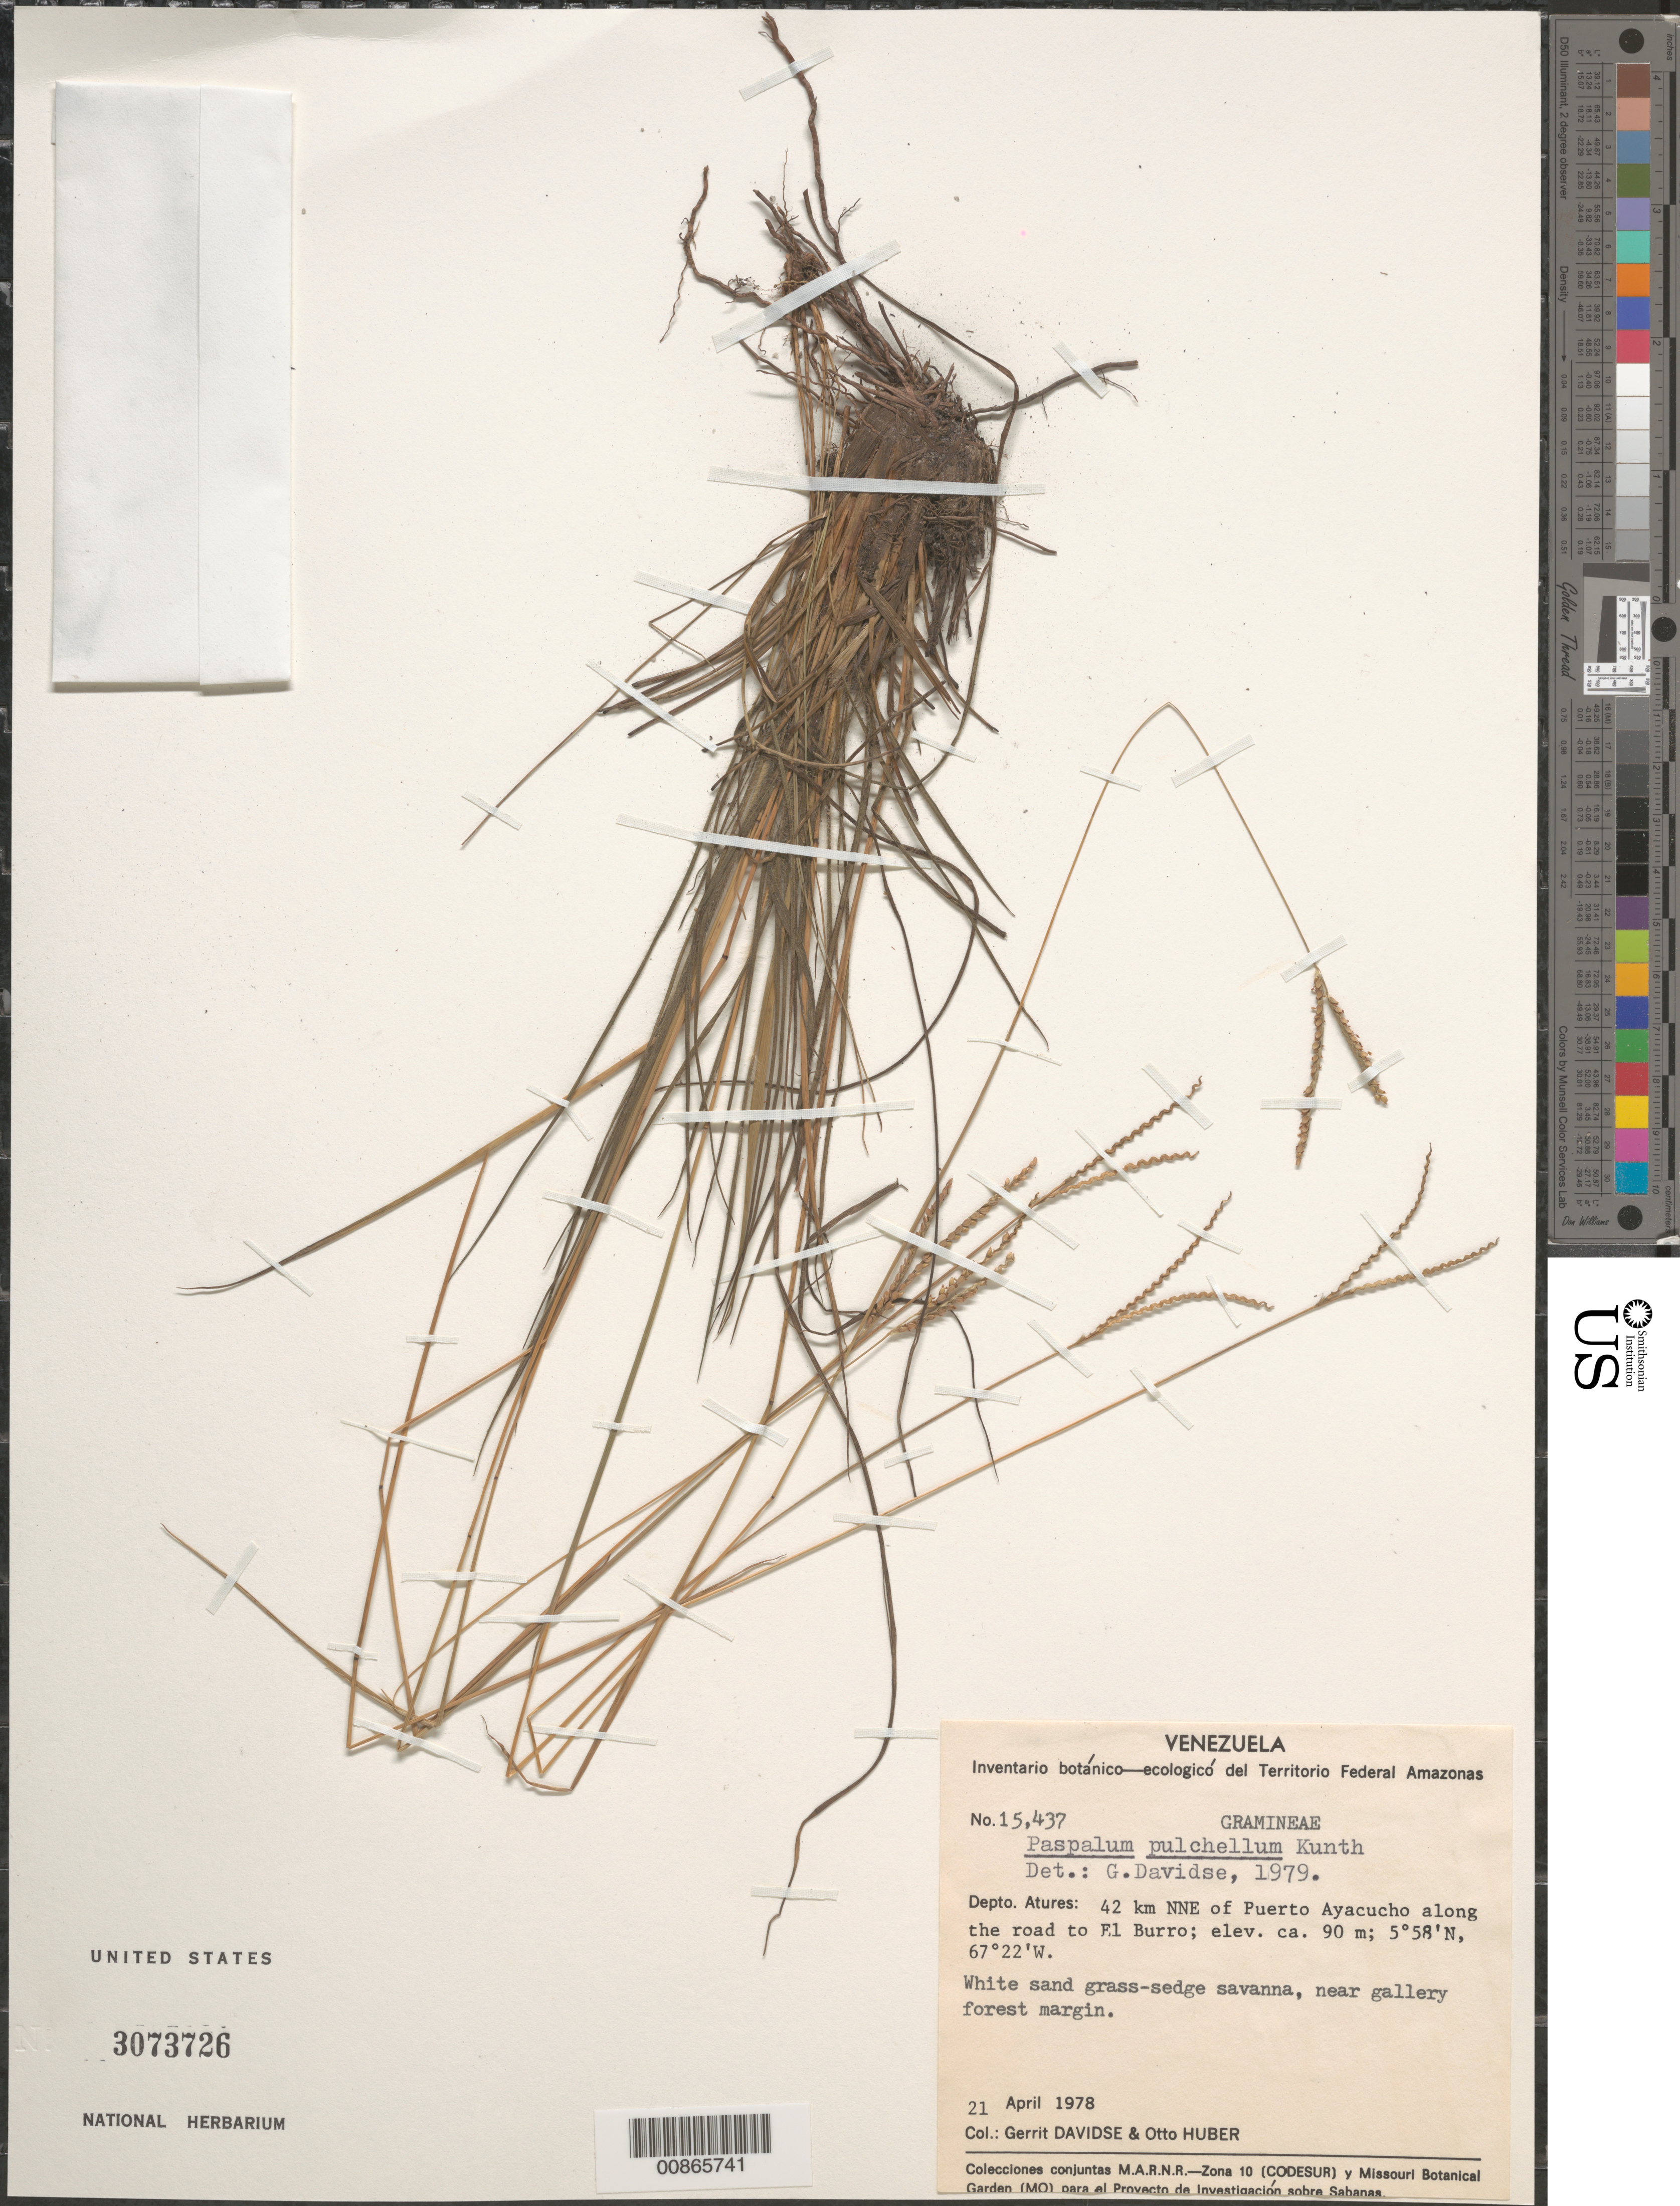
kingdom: Plantae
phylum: Tracheophyta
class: Liliopsida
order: Poales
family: Poaceae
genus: Paspalum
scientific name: Paspalum pulchellum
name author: Kunth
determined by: Davidse, Gerrit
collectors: G. Davidse & O. Huber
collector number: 15437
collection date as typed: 21-Apr-78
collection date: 1978-04-21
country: Venezuela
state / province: Amazonas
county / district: Atures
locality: Puerto Ayachuco, 42 km NNE of on road to El Burro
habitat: White sand grass-sedge savanna, near gallery forest margin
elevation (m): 90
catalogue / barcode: US 3073726